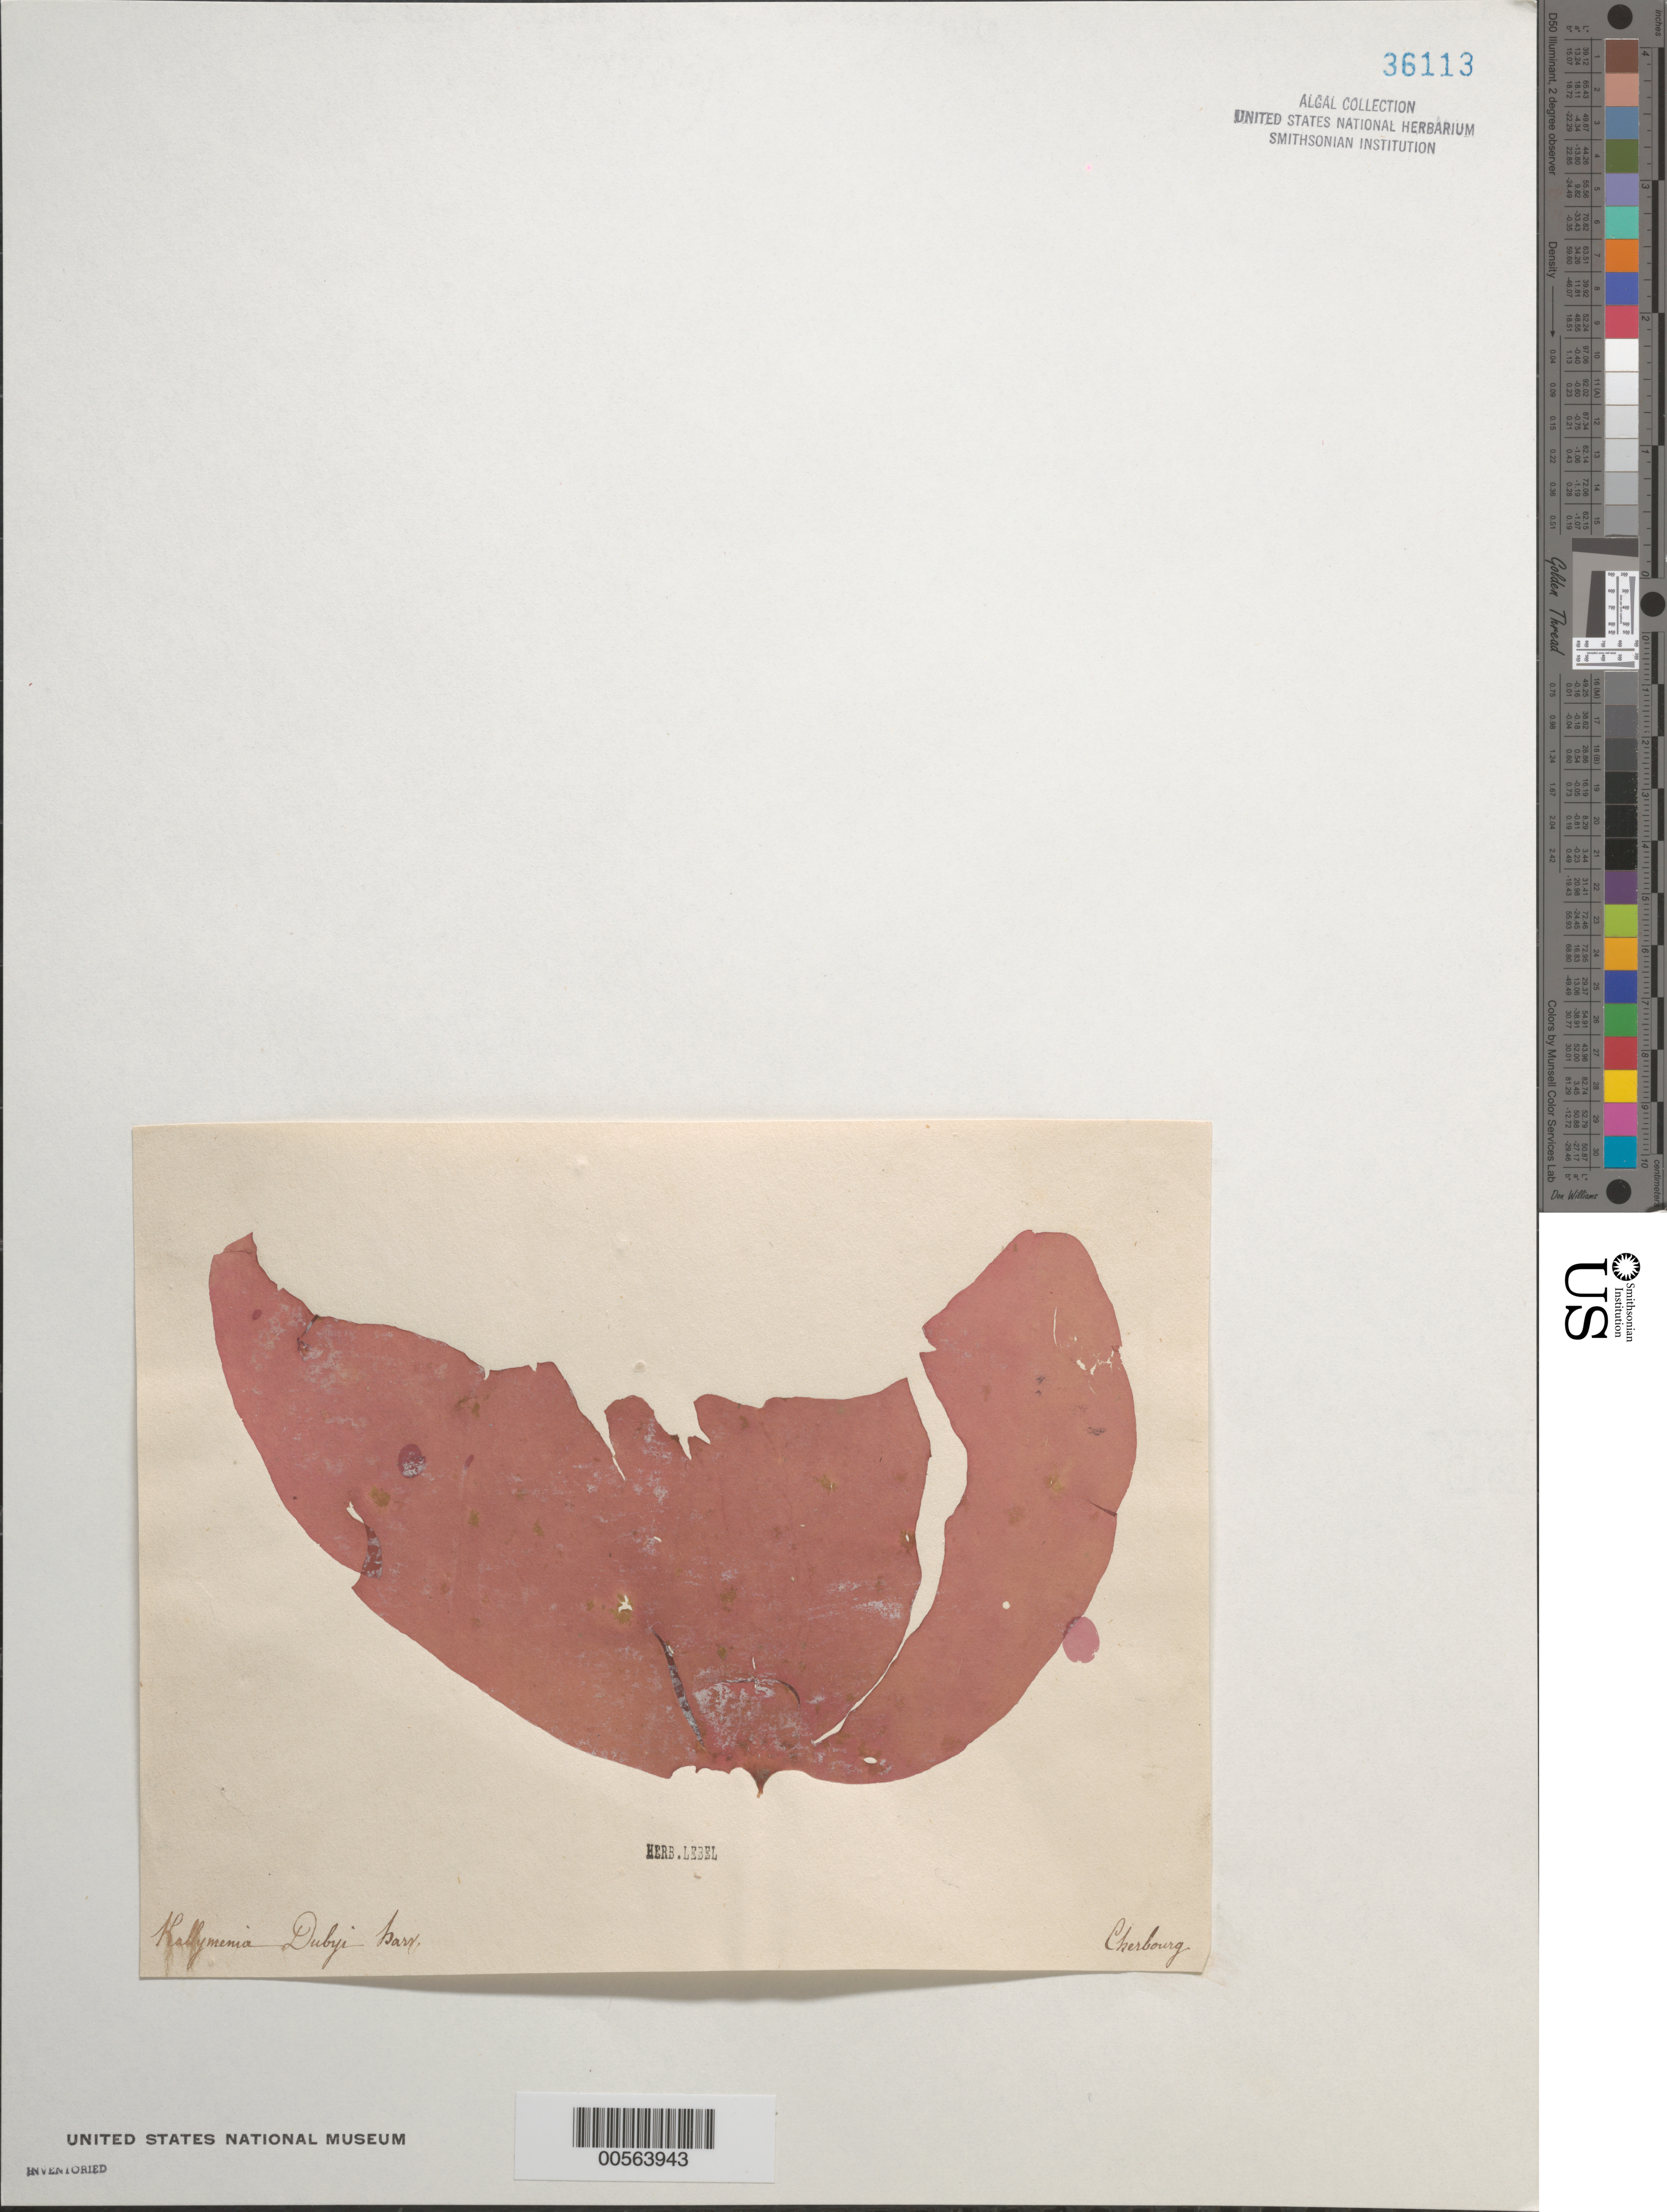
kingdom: Plantae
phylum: Rhodophyta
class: Florideophyceae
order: Nemastomatales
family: Schizymeniaceae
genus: Schizymenia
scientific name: Schizymenia dubyi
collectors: J. Lebel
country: France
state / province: Normandie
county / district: Manche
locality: Cherbourg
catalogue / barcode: US 36113